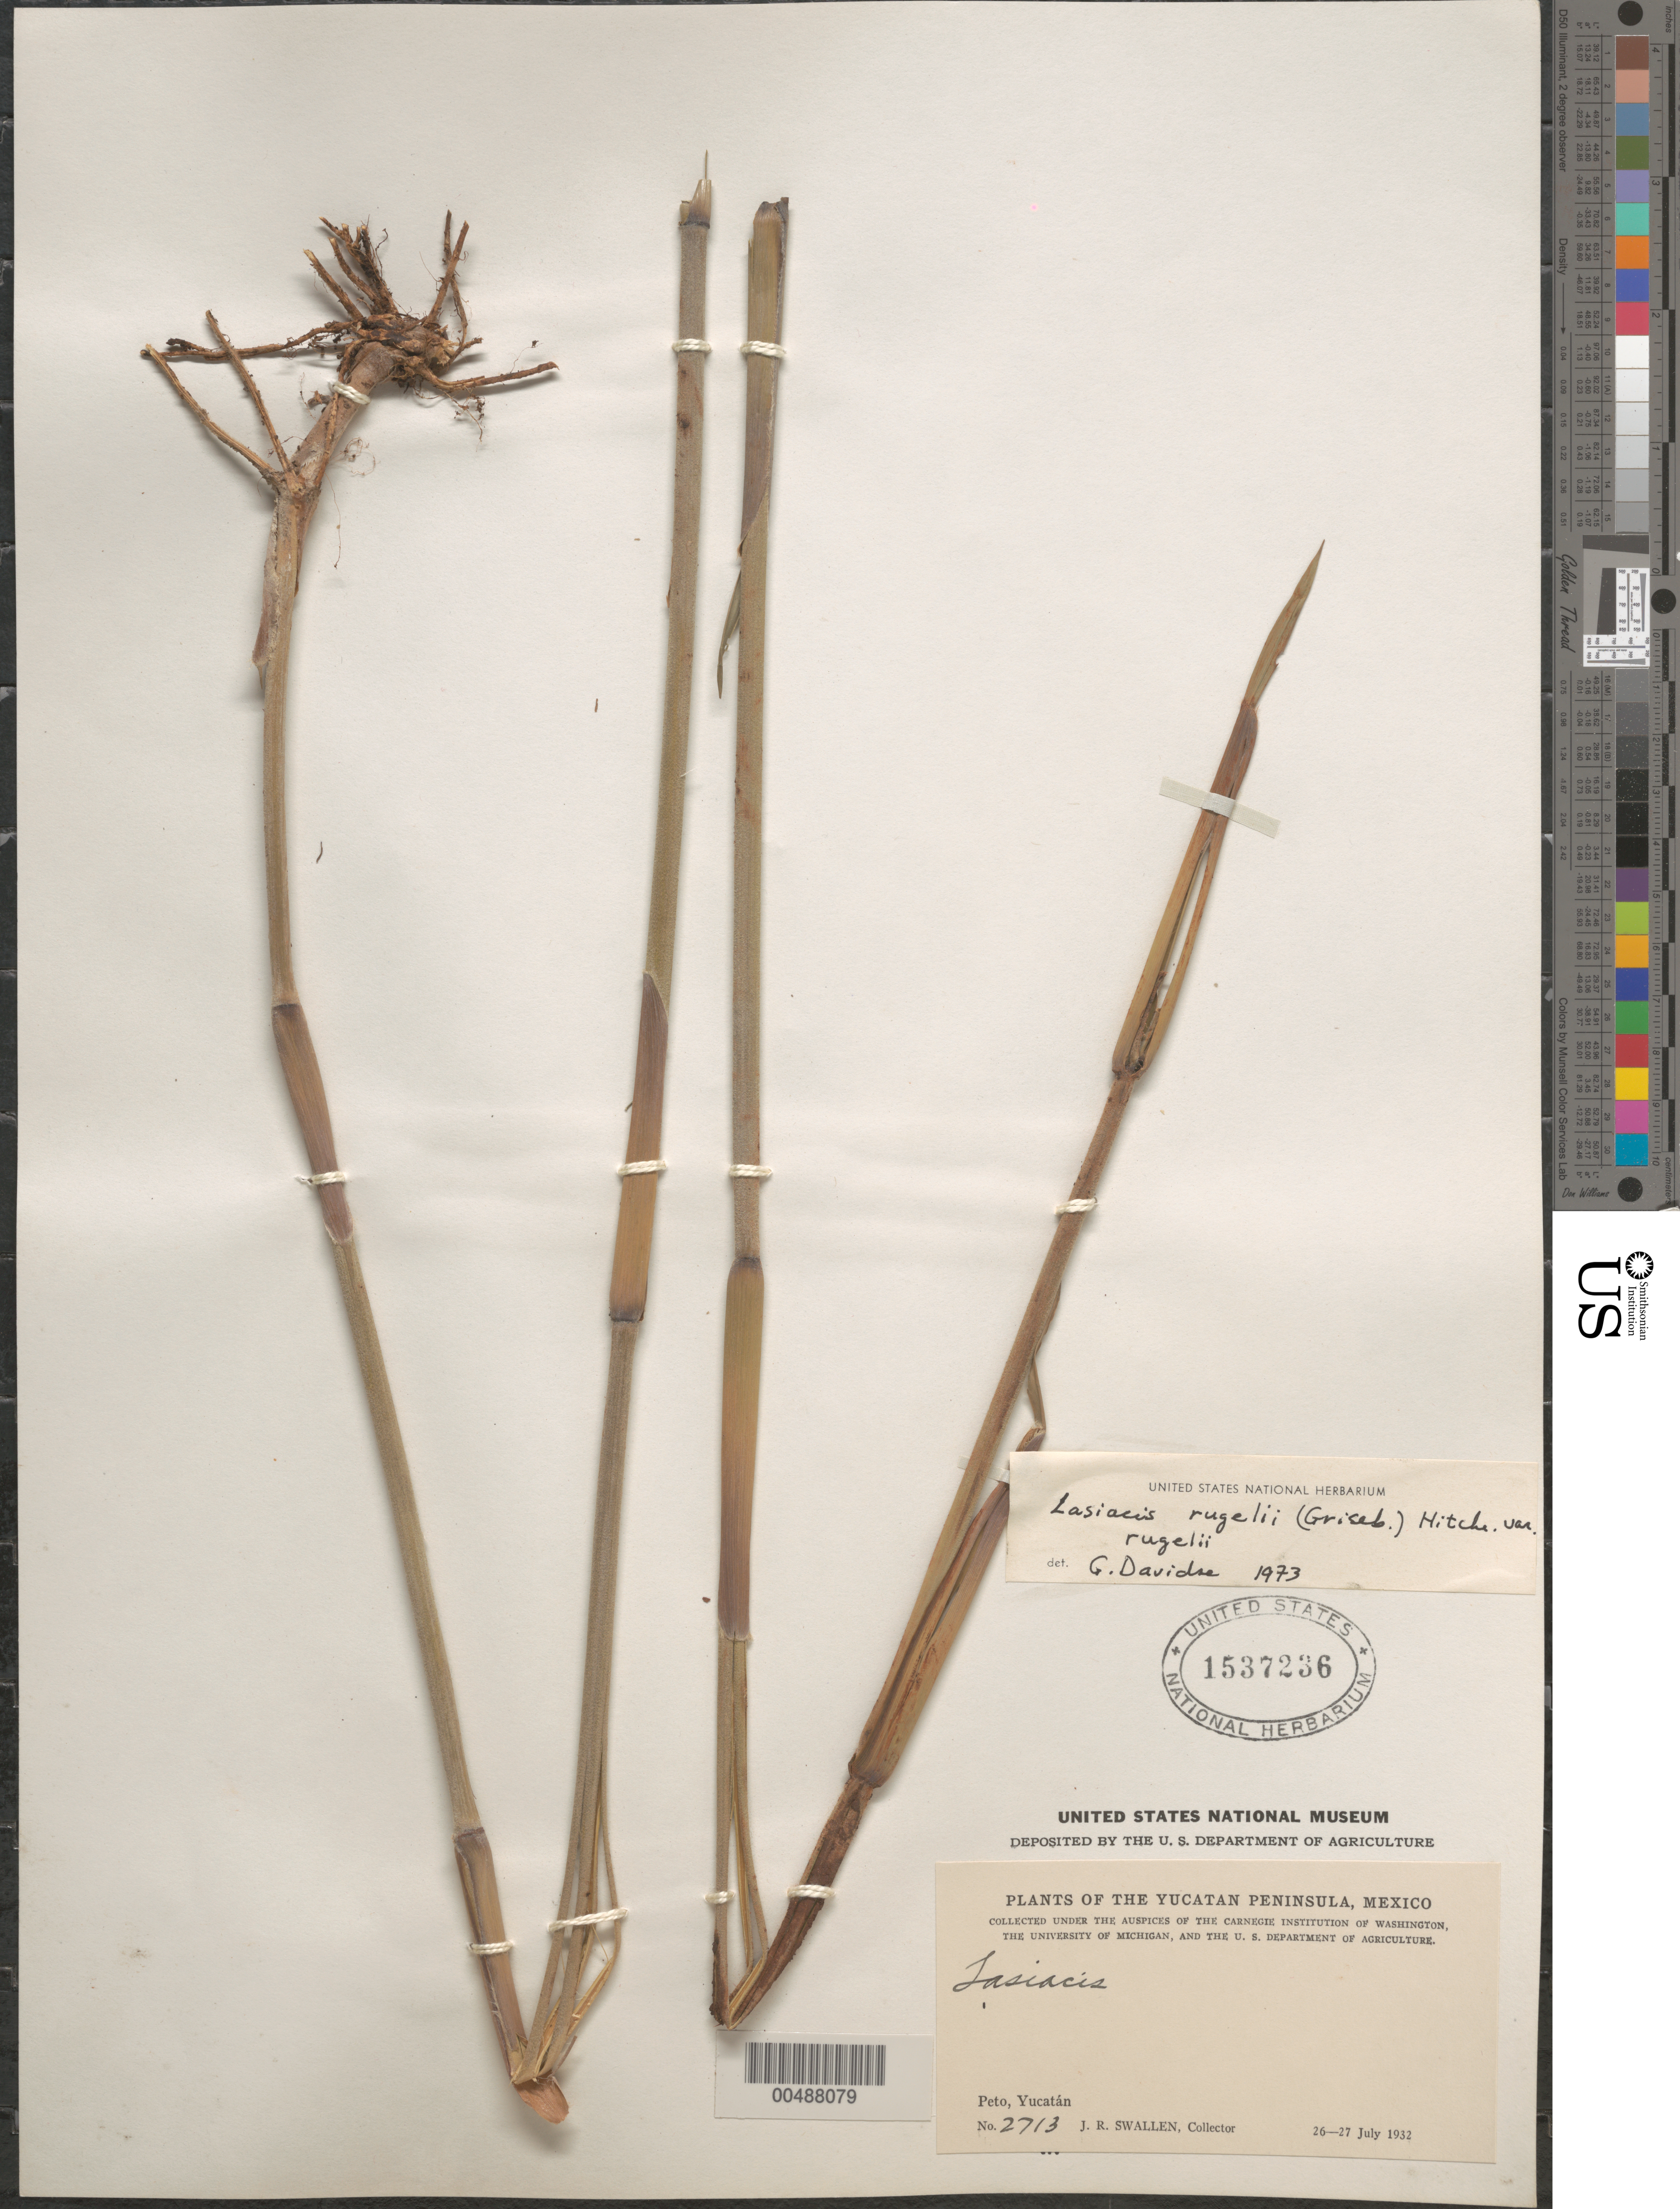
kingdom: Plantae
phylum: Tracheophyta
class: Liliopsida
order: Poales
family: Poaceae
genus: Lasiacis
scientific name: Lasiacis rugelii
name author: (Griseb.) Hitchc.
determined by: Davidse, Gerrit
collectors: J. R. Swallen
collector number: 2713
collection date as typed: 26 Jul 1932 to 27 Jul 1932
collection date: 1932-07-26/1932-07-27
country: Mexico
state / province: Yucatan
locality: Yucatan Peninsula, Peto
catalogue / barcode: US 1537236